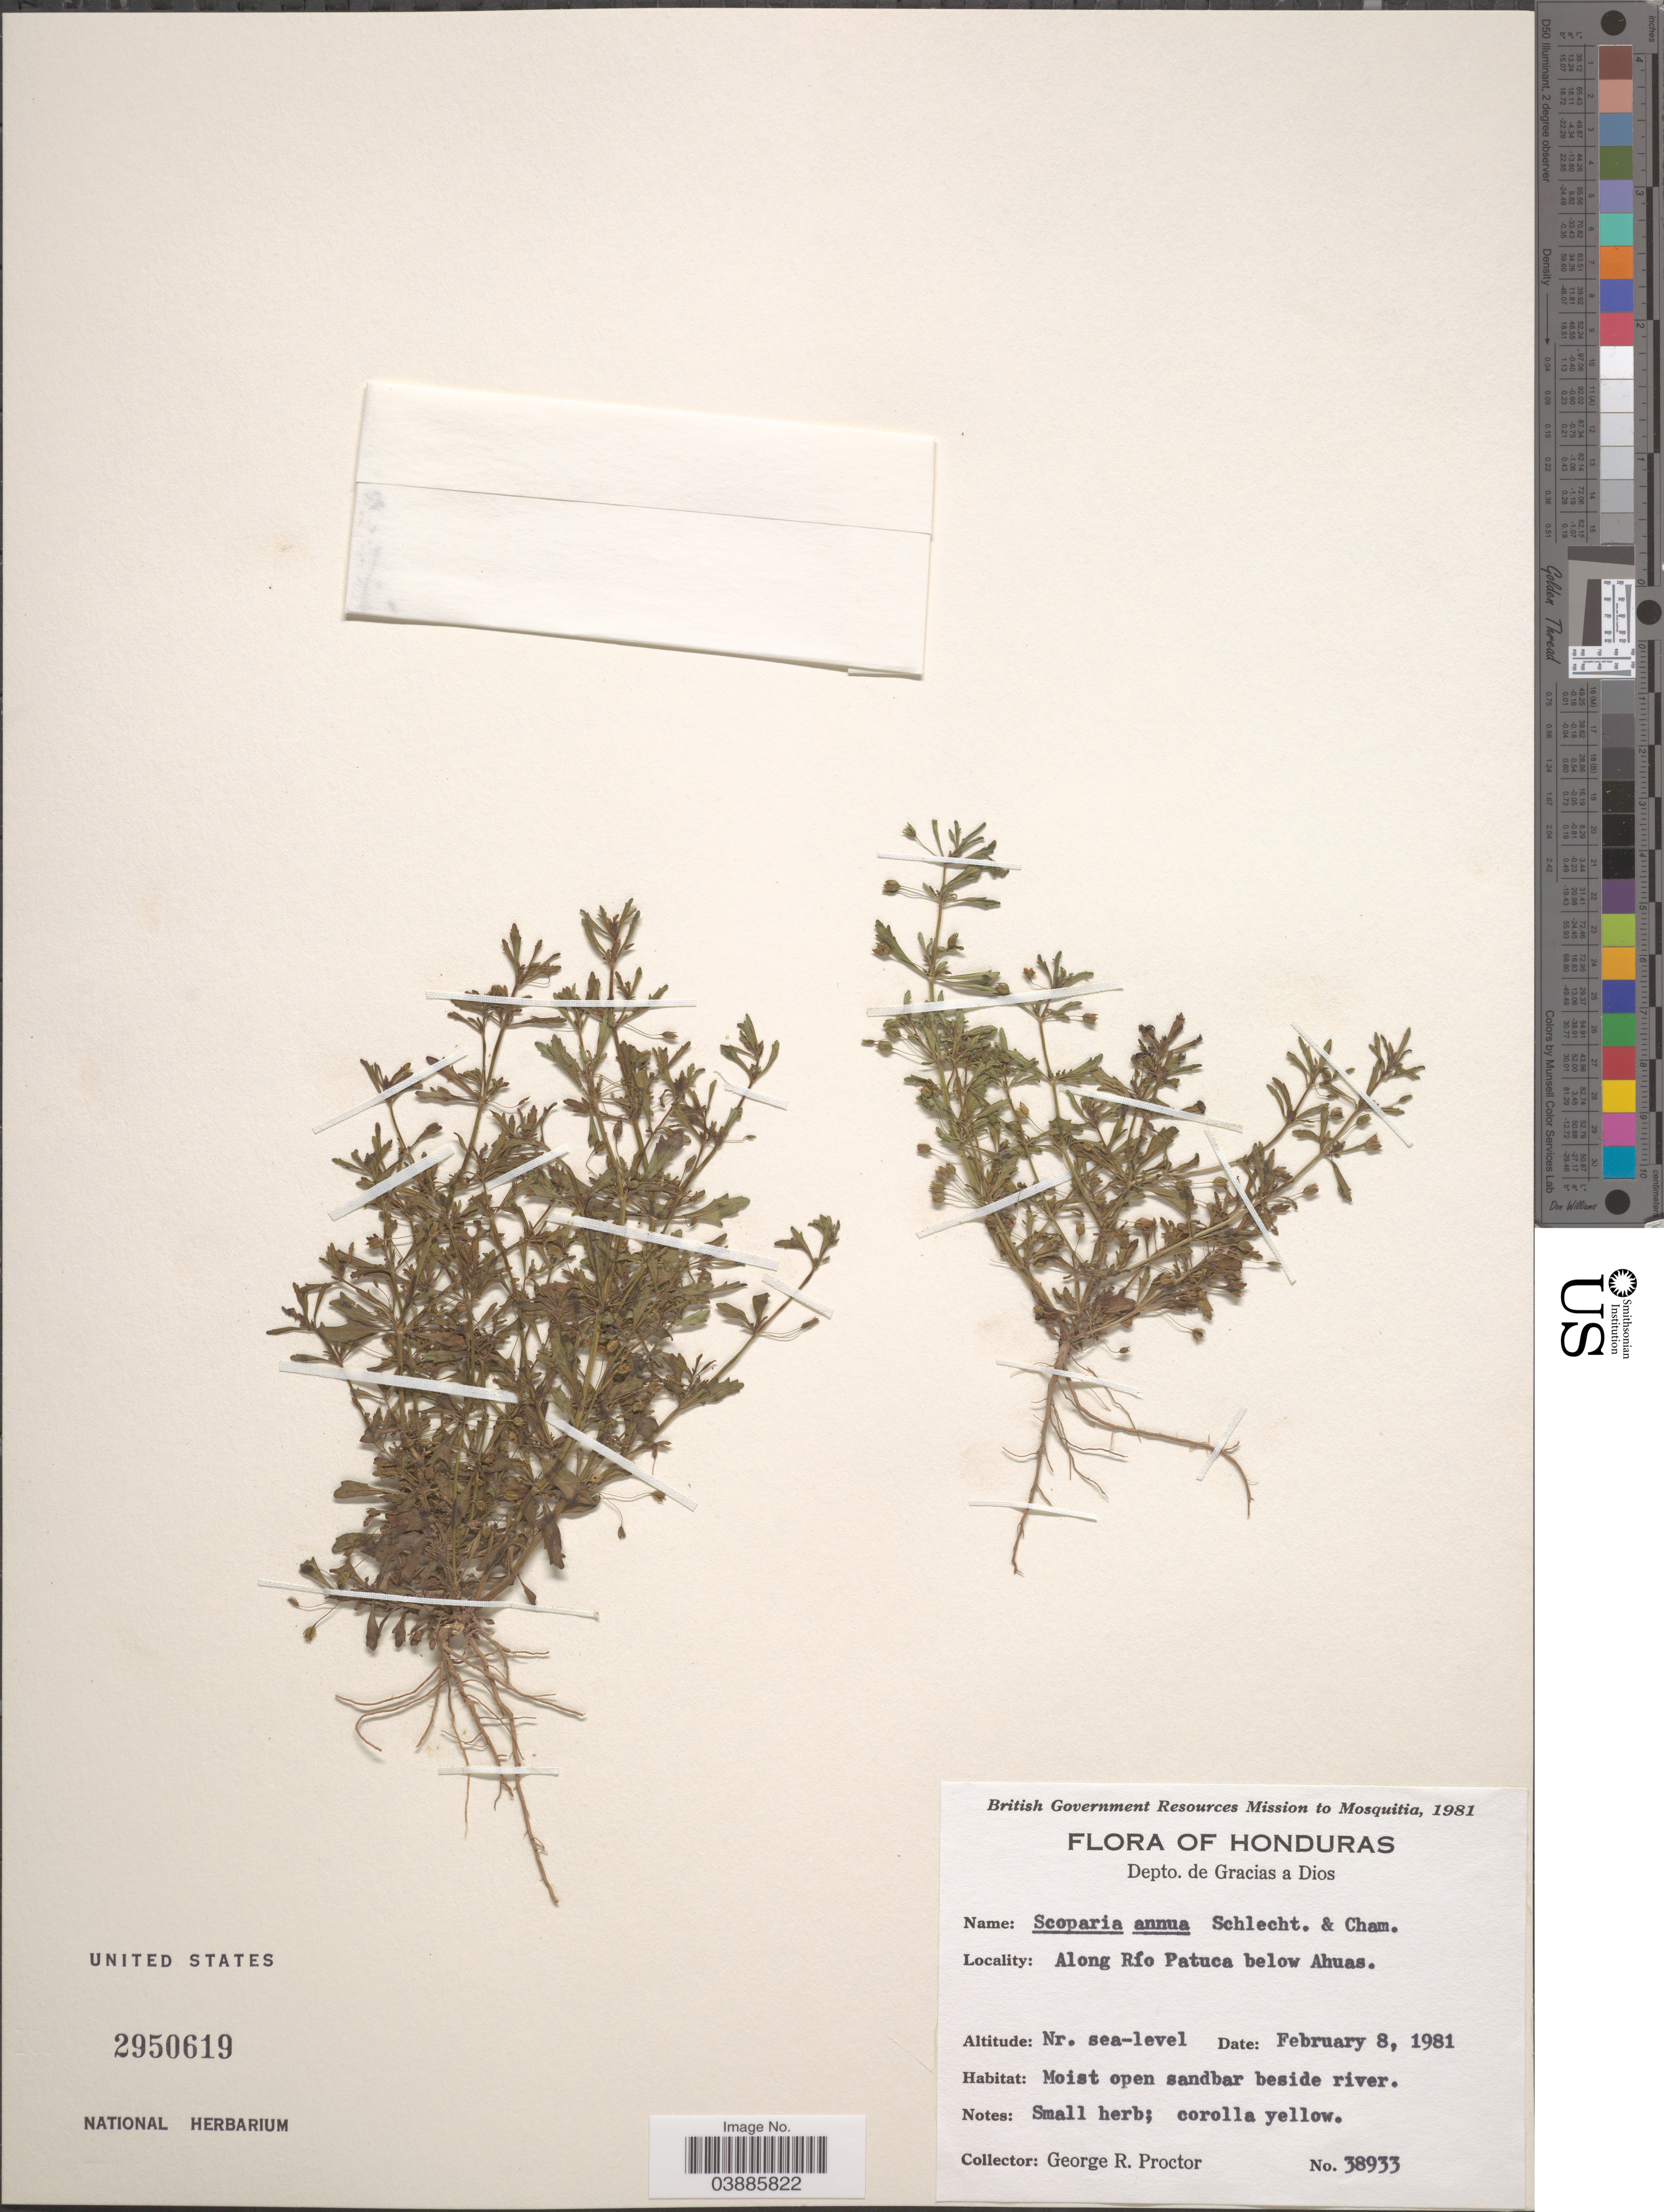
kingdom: Plantae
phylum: Tracheophyta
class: Magnoliopsida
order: Lamiales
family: Plantaginaceae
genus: Scoparia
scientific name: Scoparia annua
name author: Cham. ex Schltdl.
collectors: G. R. Proctor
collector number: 38933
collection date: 1981-02-08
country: Honduras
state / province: Gracias de Dios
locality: Depto. de Gracias a Dios. Along Río Patuca below Ahuas.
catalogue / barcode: US 2950619